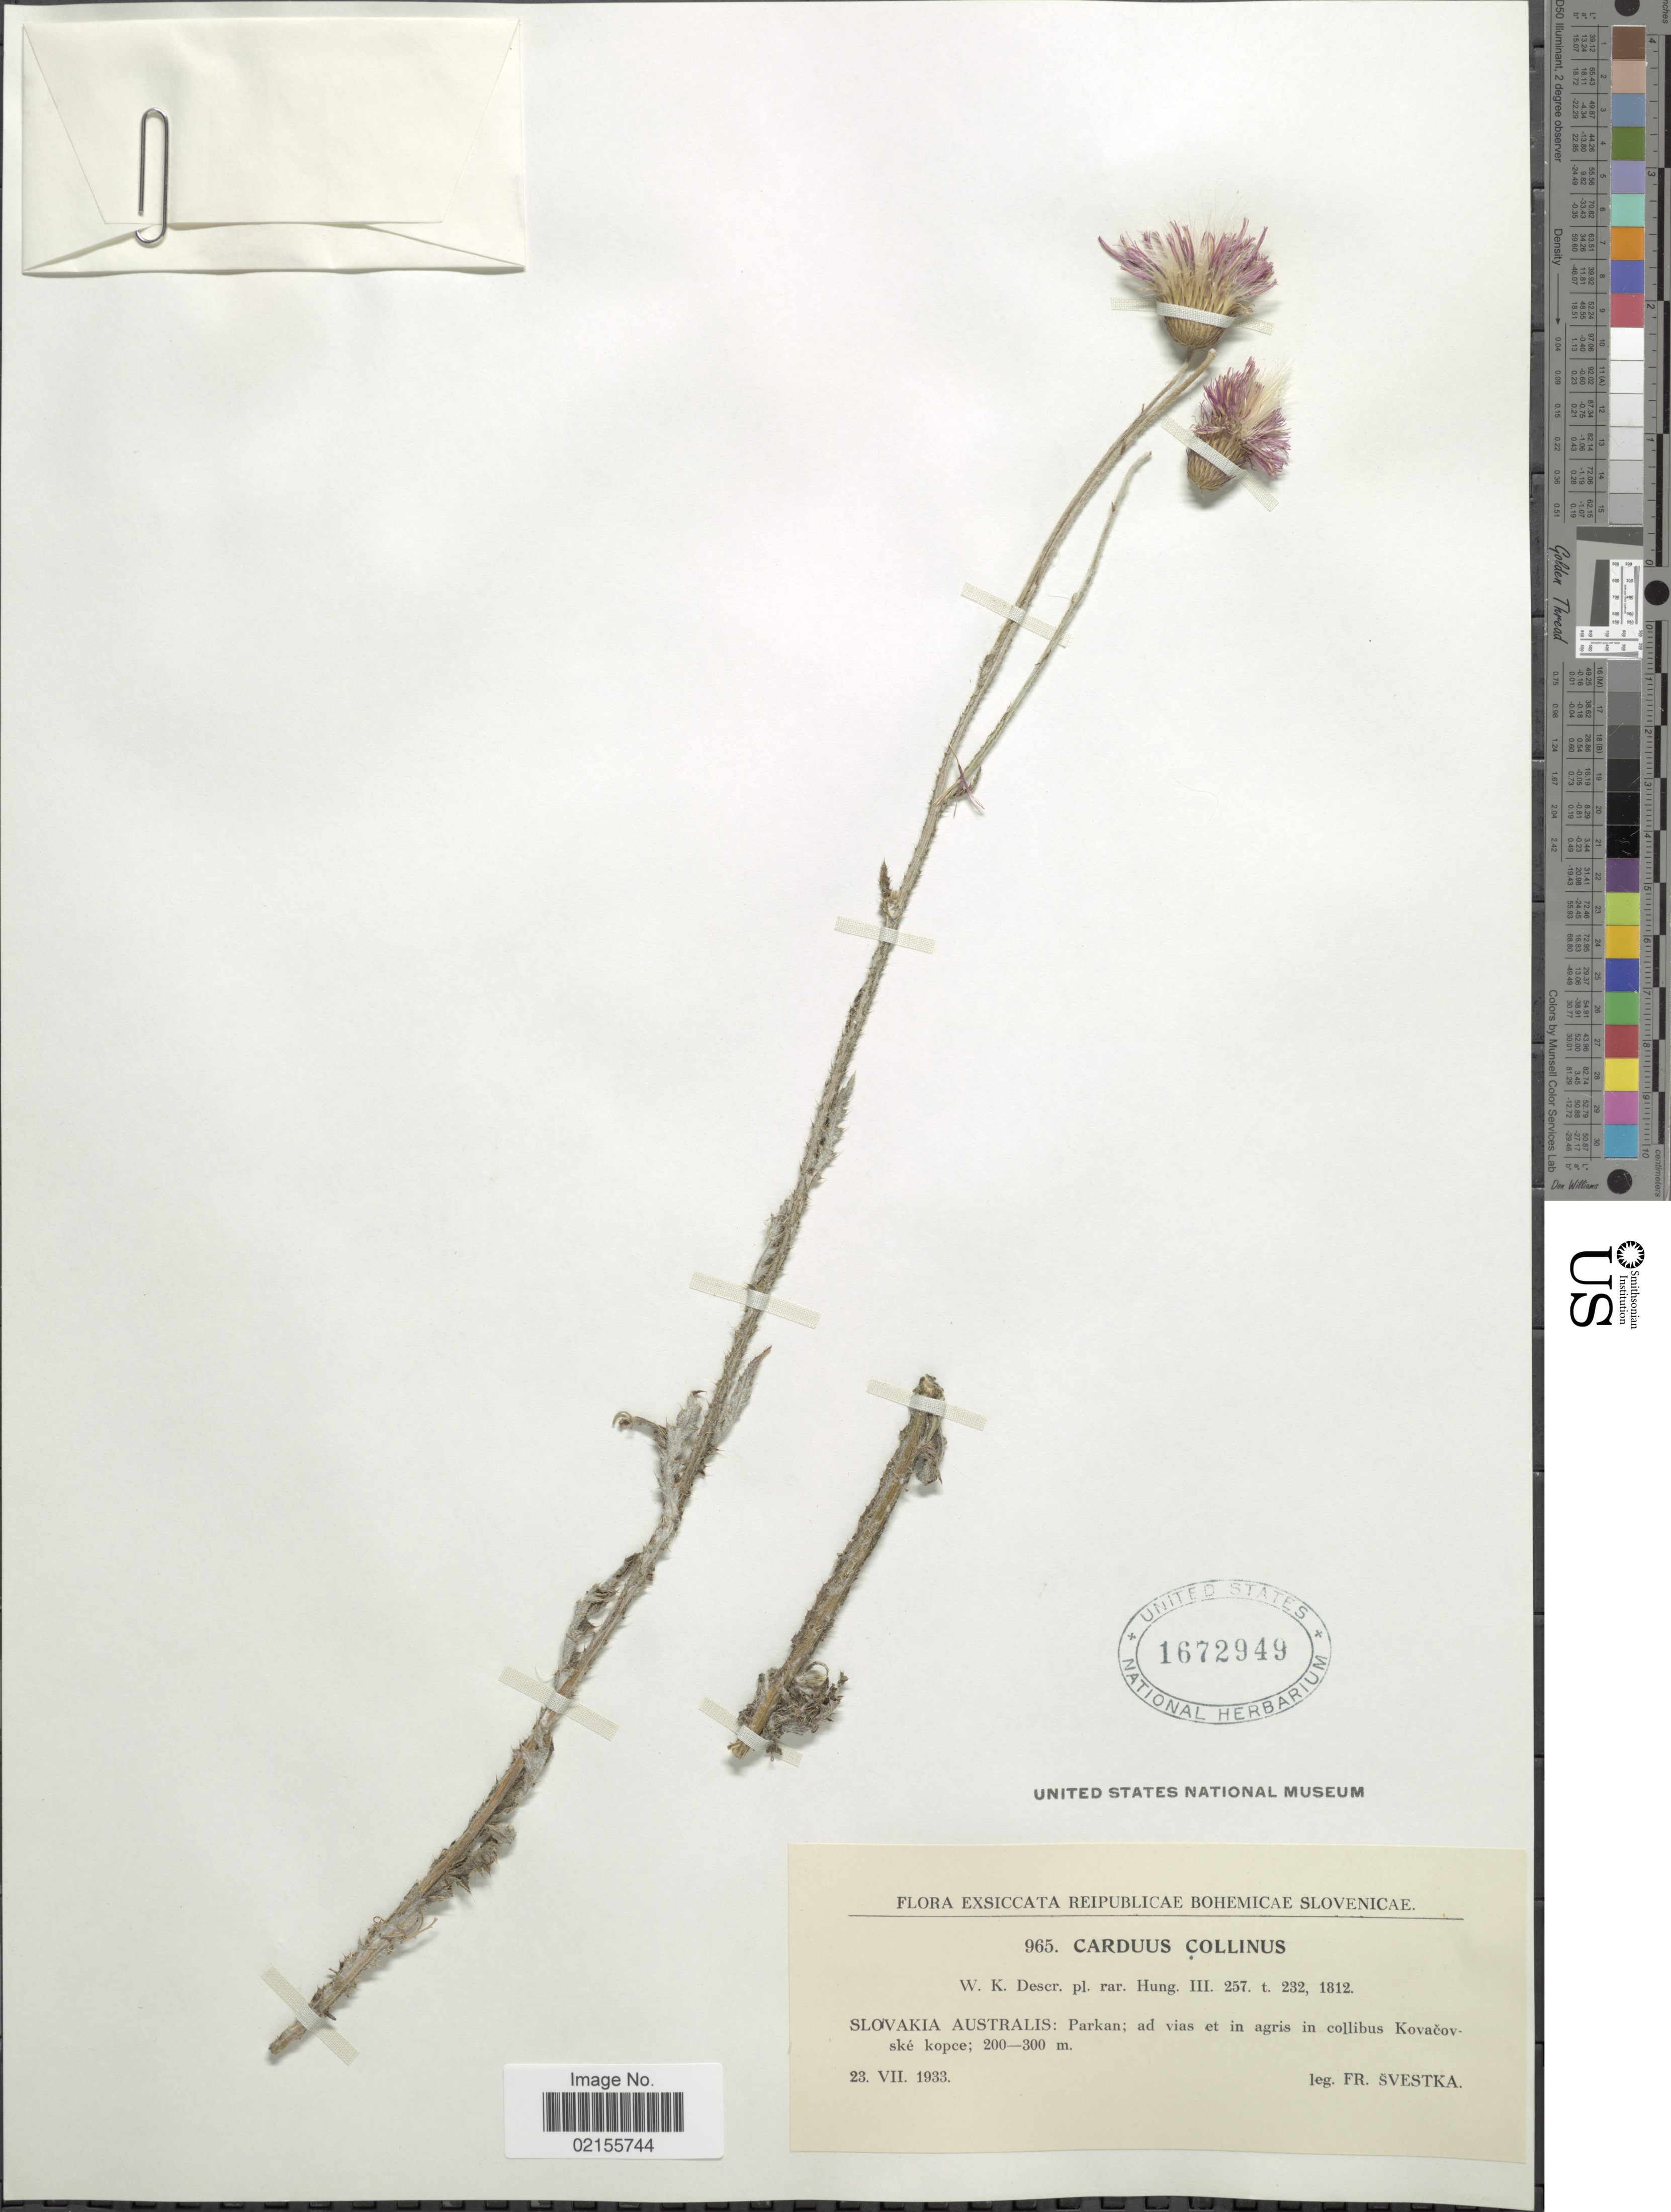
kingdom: Plantae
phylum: Tracheophyta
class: Magnoliopsida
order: Asterales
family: Asteraceae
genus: Carduus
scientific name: Carduus collinus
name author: Waldst. & Kit.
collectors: F. Svestka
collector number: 965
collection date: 1933-07-23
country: Slovakia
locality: Slovakia Australis: Parkan; ad vias et in agris in collibus Kovaconske kopce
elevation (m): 200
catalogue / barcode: US 1672949